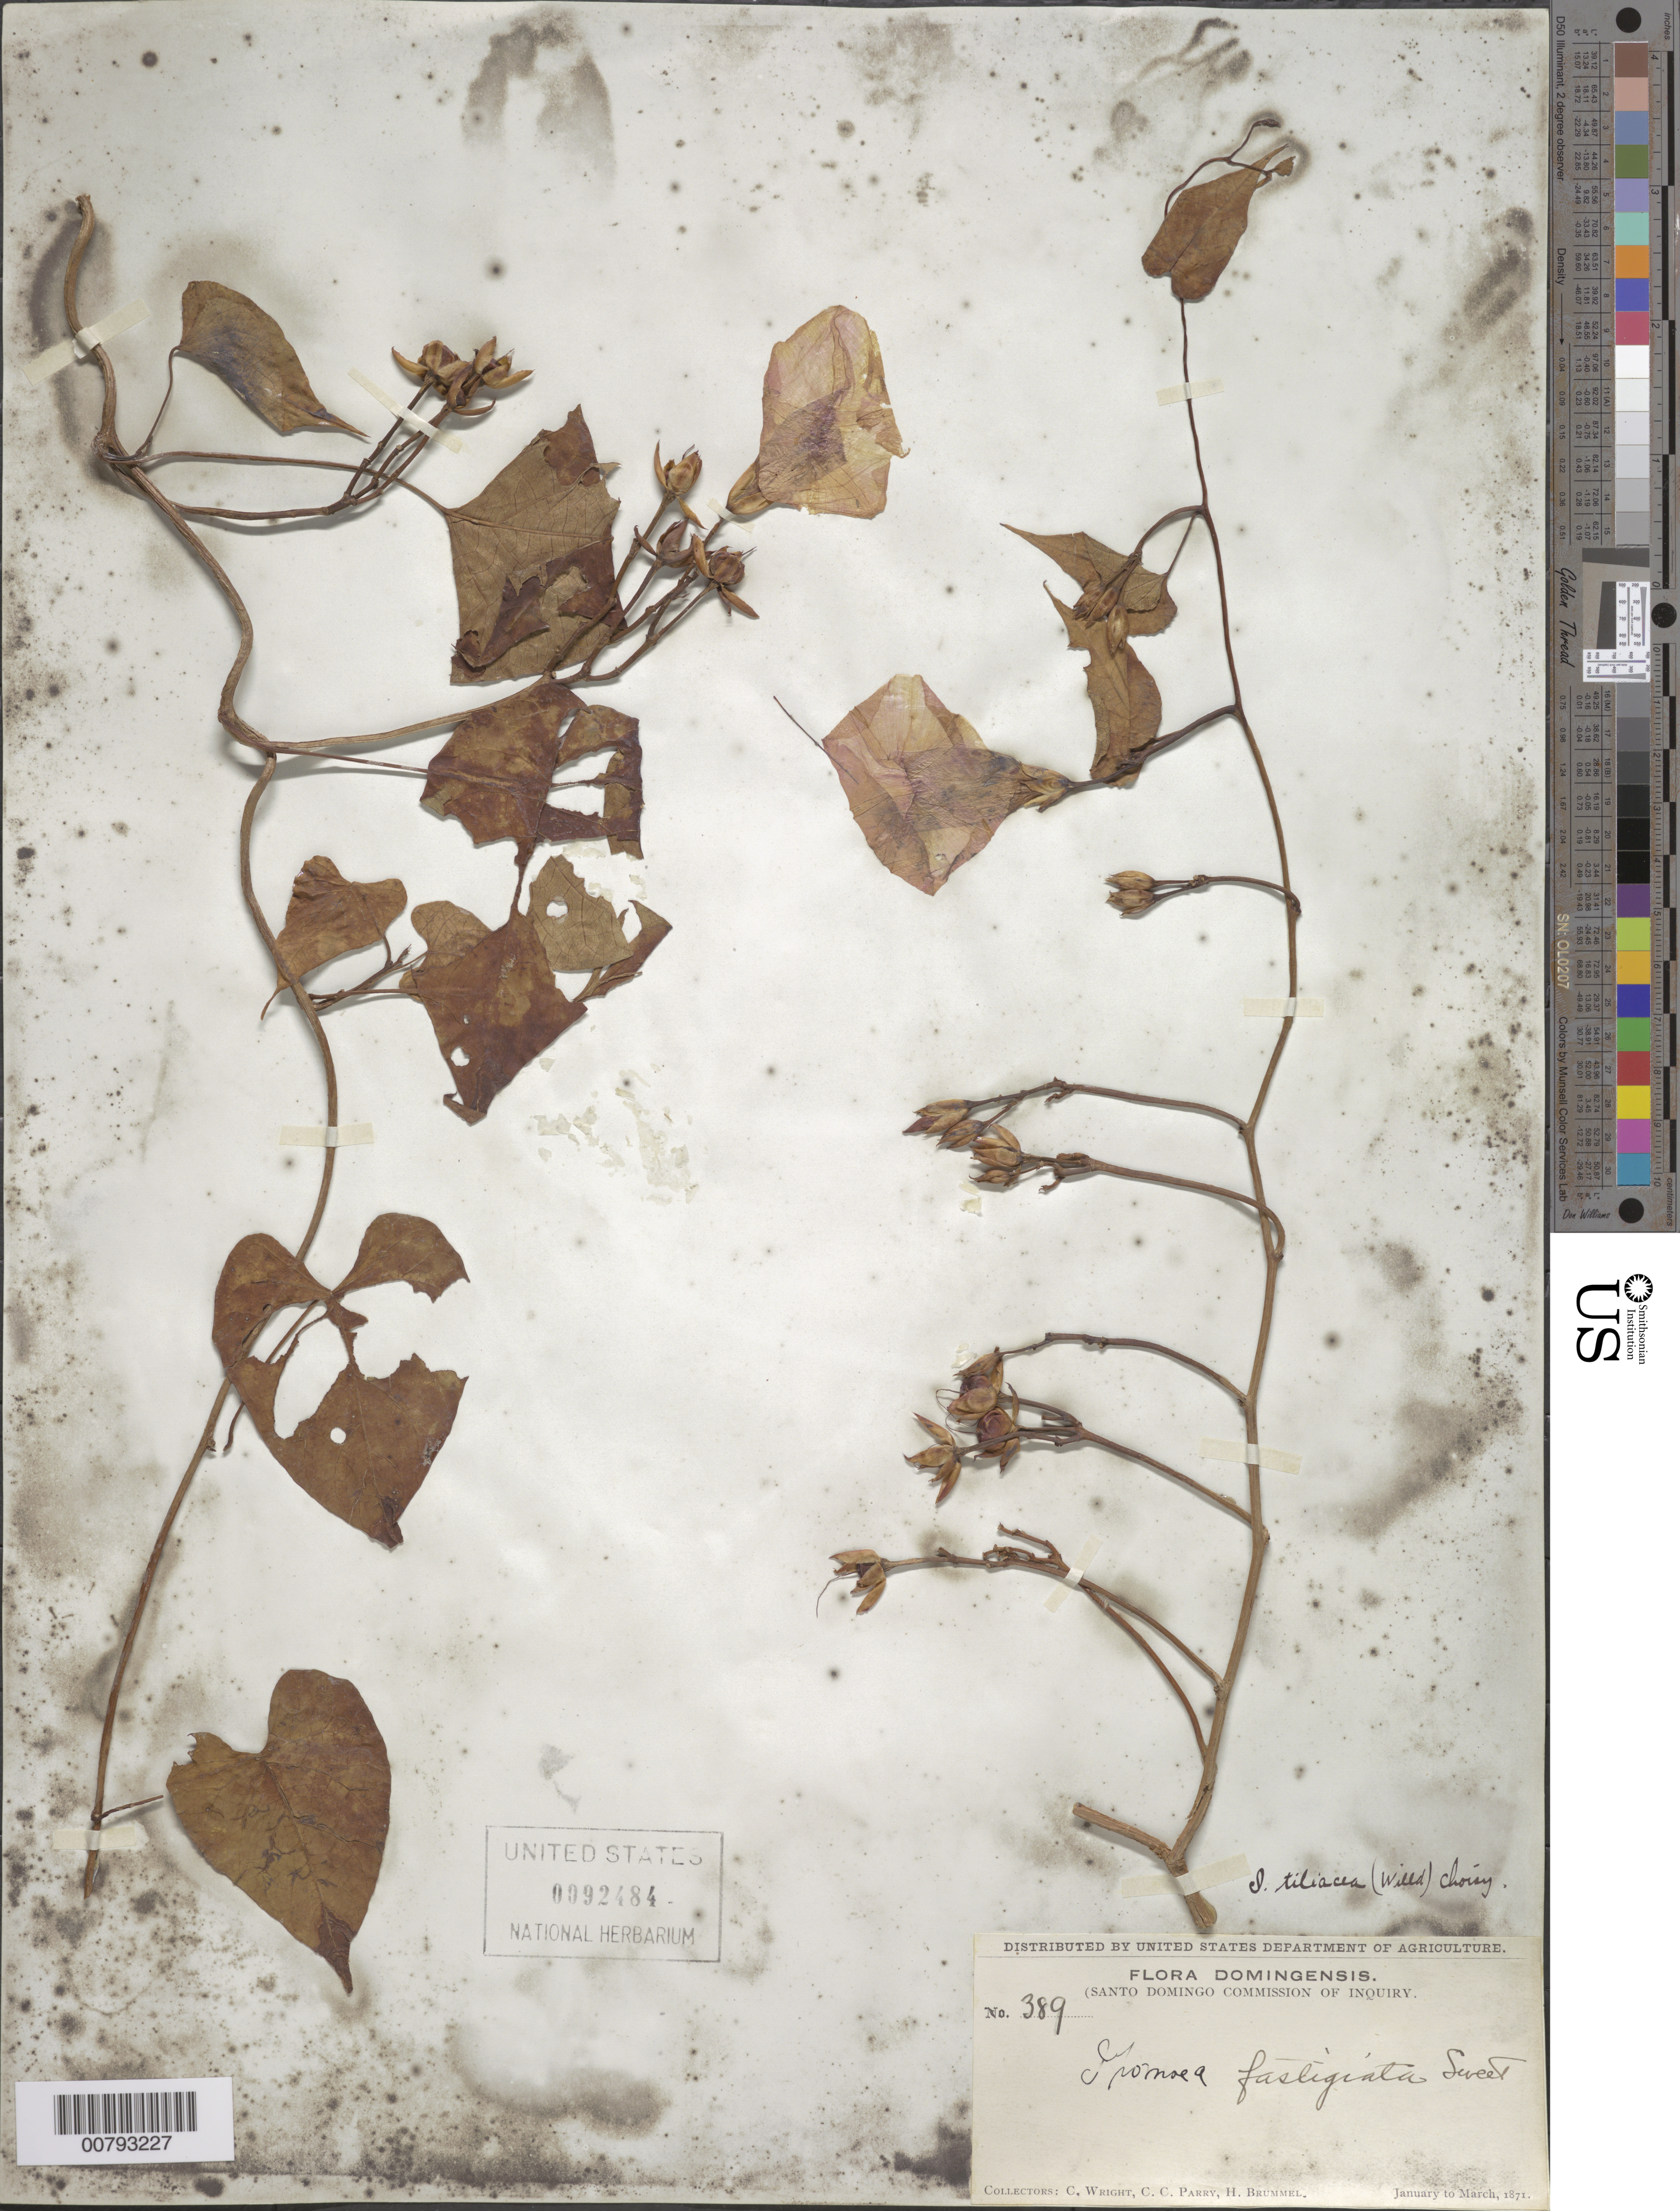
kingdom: Plantae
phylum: Tracheophyta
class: Magnoliopsida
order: Solanales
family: Convolvulaceae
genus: Ipomoea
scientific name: Ipomoea tiliacea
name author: (Willd.) Choisy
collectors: C. Wright, C. C. Parry & H. Brummel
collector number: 389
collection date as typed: Jan 1871 to -- Mar 1871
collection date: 1871-01/1871-03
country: Dominican Republic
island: Hispaniola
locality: Santo Domingo Commission of Inquiry.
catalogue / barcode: US 92484